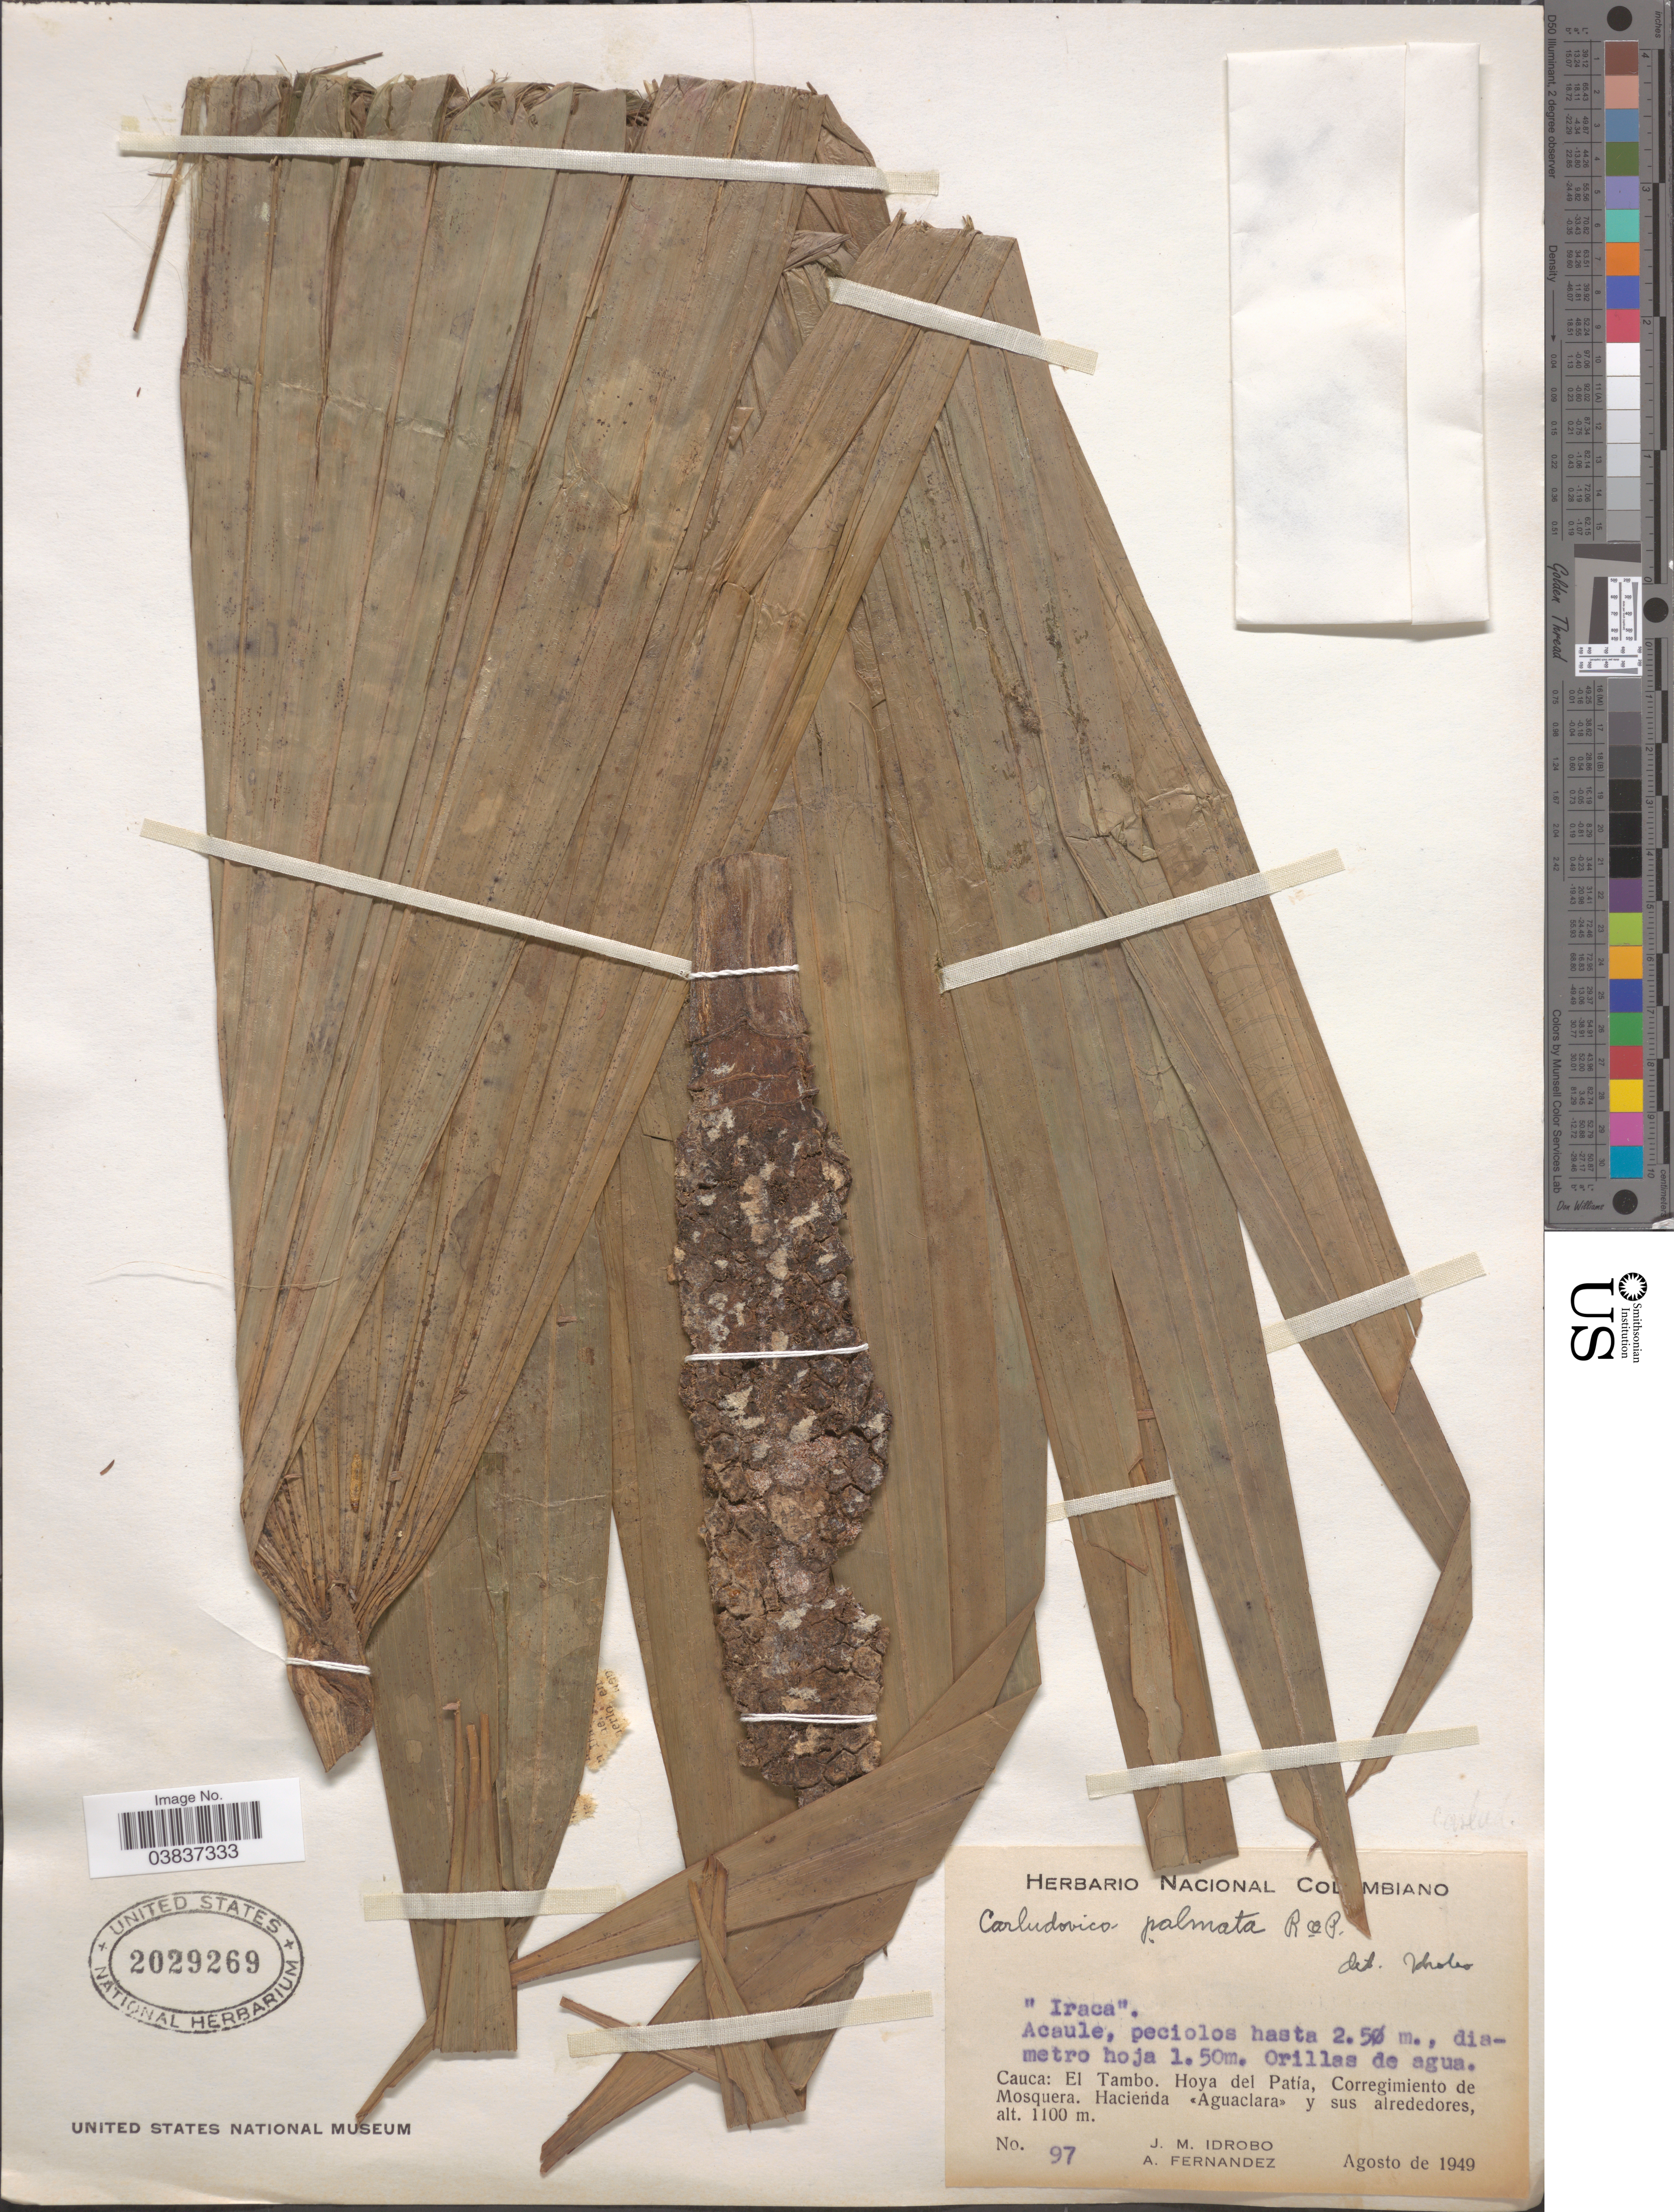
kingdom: Plantae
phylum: Tracheophyta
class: Liliopsida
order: Pandanales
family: Cyclanthaceae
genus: Carludovica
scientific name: Carludovica palmata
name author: Ruiz & Pav.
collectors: J. M. Idrobo & A. Fernandez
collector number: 97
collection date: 1949-08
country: Colombia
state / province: Cauca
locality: El Tambo. Hoya del Patía, Corregimiento de Mosquera. Hacienda «Aguaclara» y sus alrededores.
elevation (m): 1100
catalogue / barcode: US 2029269